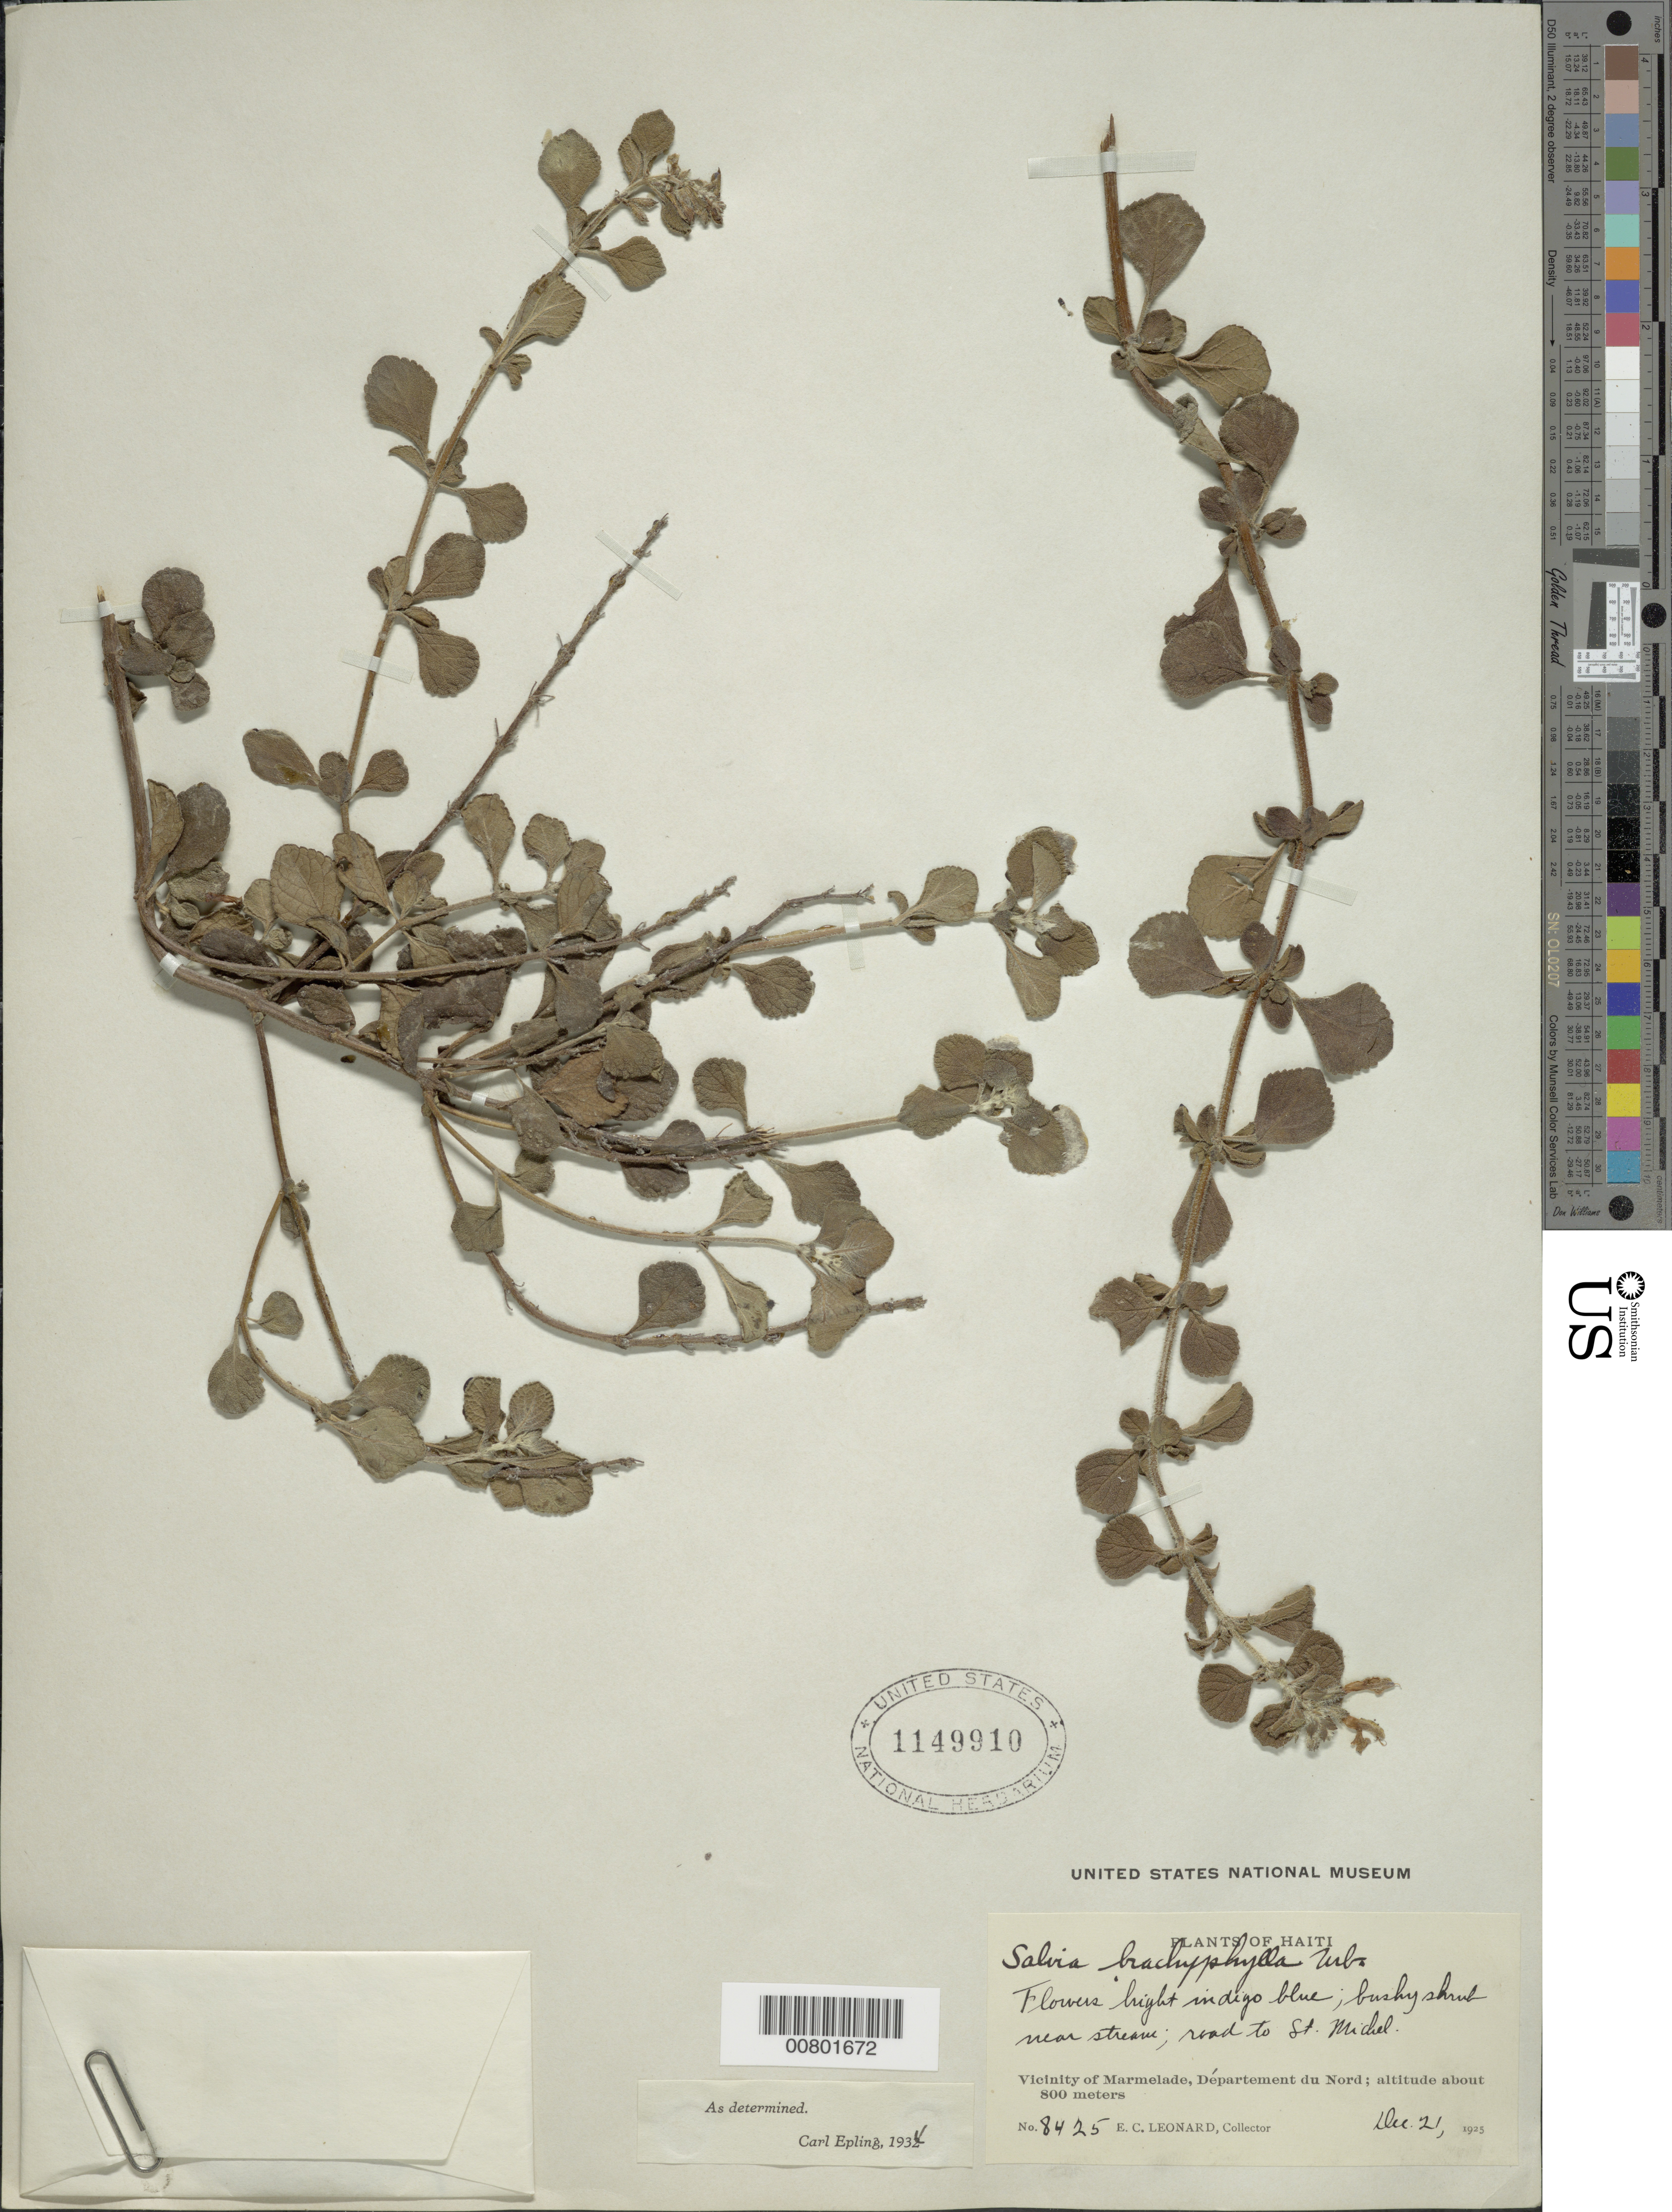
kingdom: Plantae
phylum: Tracheophyta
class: Magnoliopsida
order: Lamiales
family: Lamiaceae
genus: Salvia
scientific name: Salvia brachyphylla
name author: Urb.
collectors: E. C. Leonard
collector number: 8425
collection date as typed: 21 Dec 1925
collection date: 1925-12-21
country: Haiti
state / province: Nord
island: Hispaniola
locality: Vicinity of Marmelade, road to St. Michel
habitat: Near stream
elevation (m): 800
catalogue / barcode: US 1149910